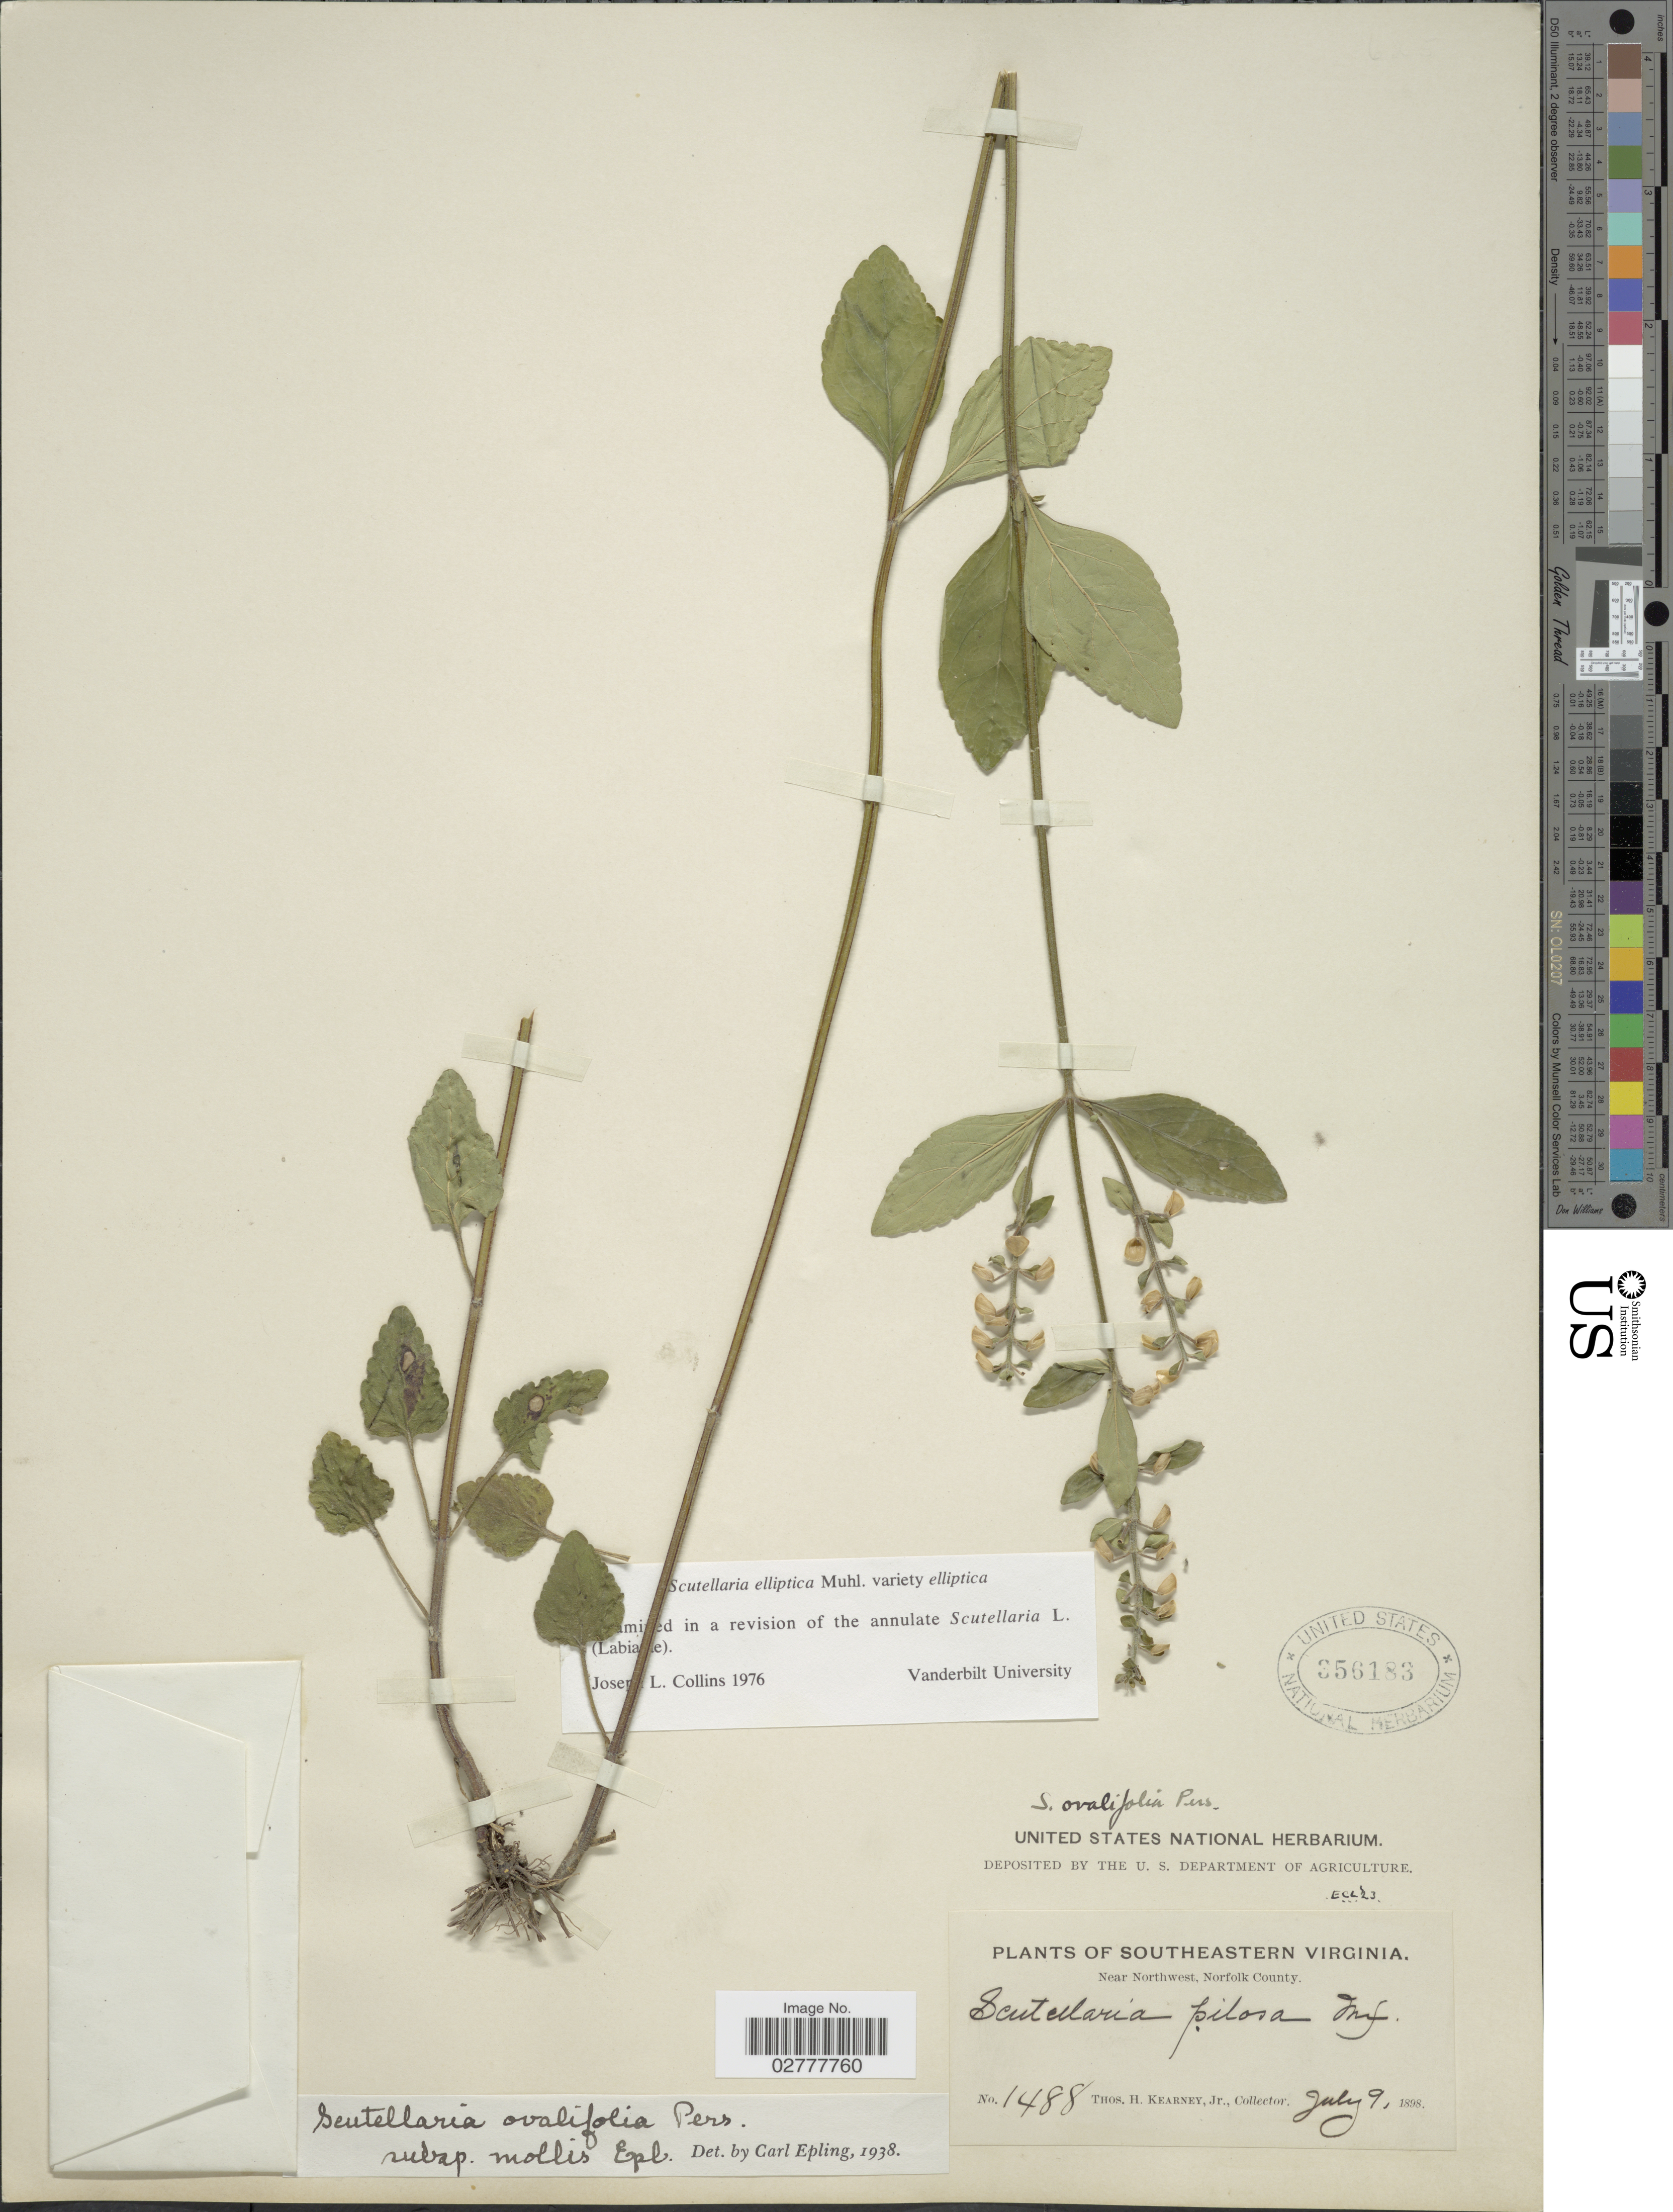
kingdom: Plantae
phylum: Tracheophyta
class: Magnoliopsida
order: Lamiales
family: Lamiaceae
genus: Scutellaria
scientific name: Scutellaria elliptica var. elliptica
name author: Muhl.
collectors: T. H. Kearney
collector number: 1488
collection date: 1898-07-09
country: United States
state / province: Virginia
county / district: City of Norfolk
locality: Southeastern Virginia, Near Northwest, Norfolk County.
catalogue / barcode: US 356183